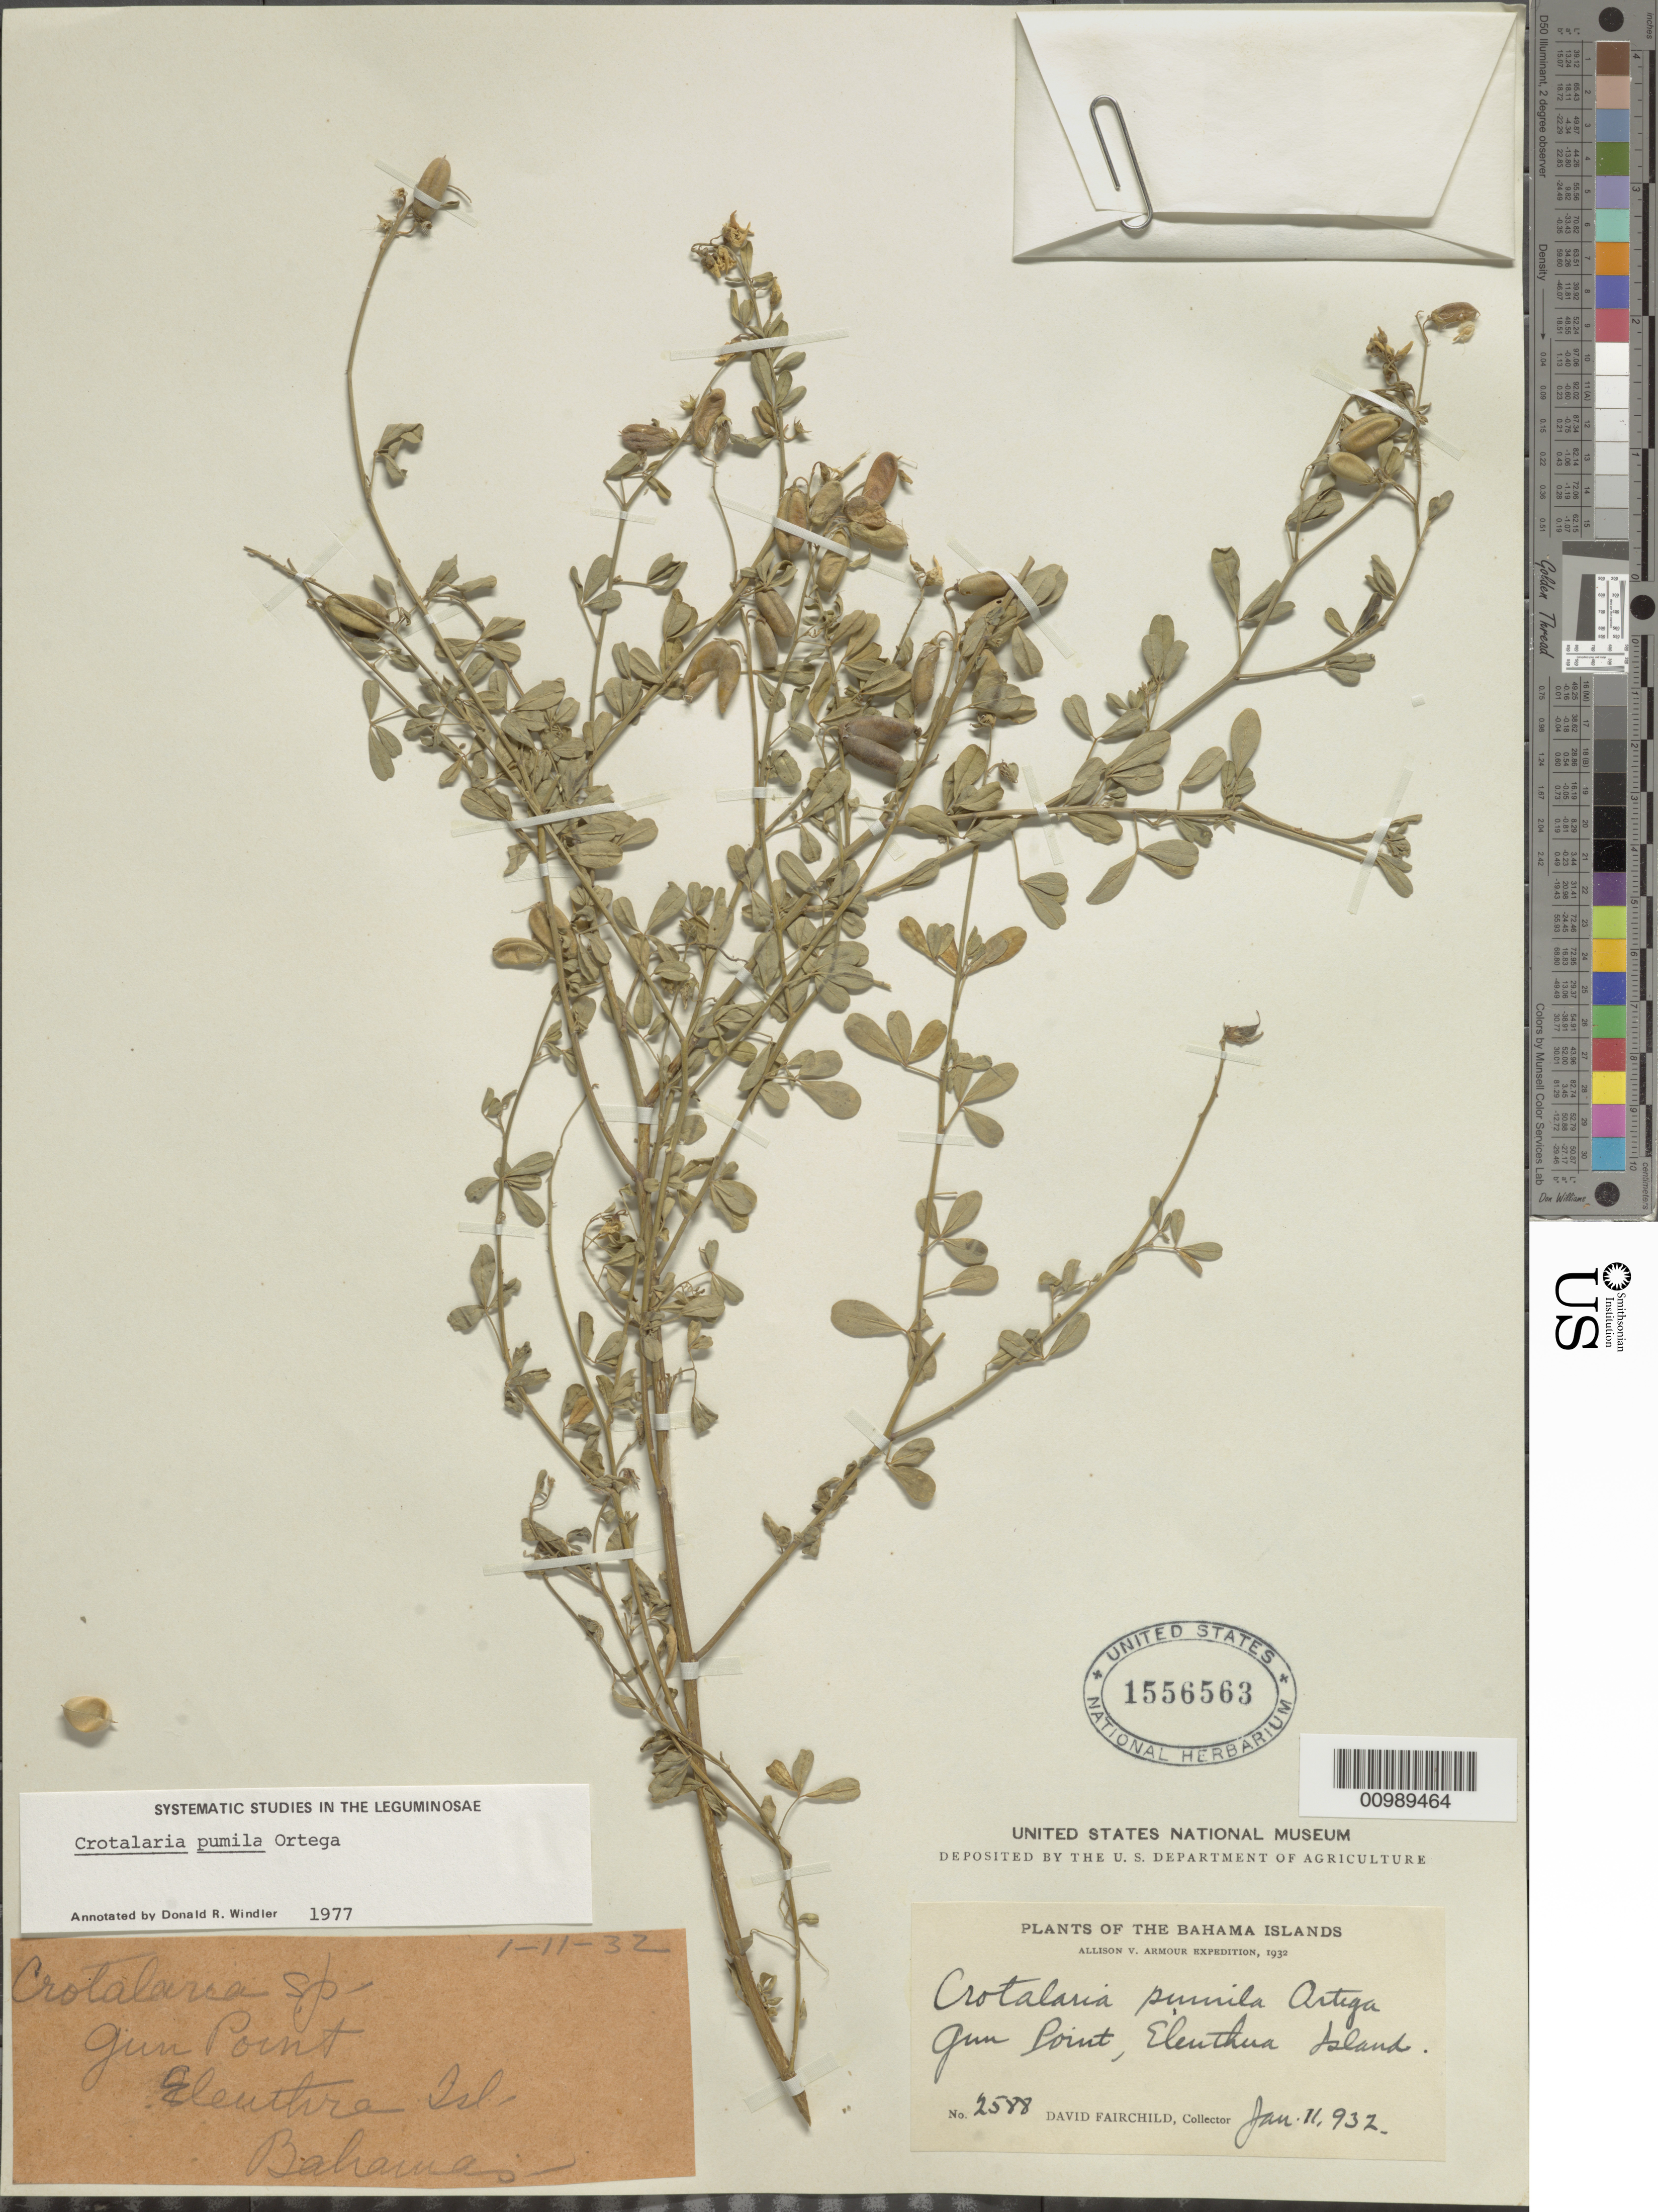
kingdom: Plantae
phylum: Tracheophyta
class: Magnoliopsida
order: Fabales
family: Fabaceae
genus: Crotalaria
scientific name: Crotalaria pumila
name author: Ortega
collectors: D. Fairchild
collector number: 2588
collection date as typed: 11 Jan 1932 or 11 Jan 1832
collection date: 1832-01-11 or 1932-01-11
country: Bahamas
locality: Gun Point, Eleuthua Island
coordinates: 0 N, 0 E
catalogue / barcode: US 1556563